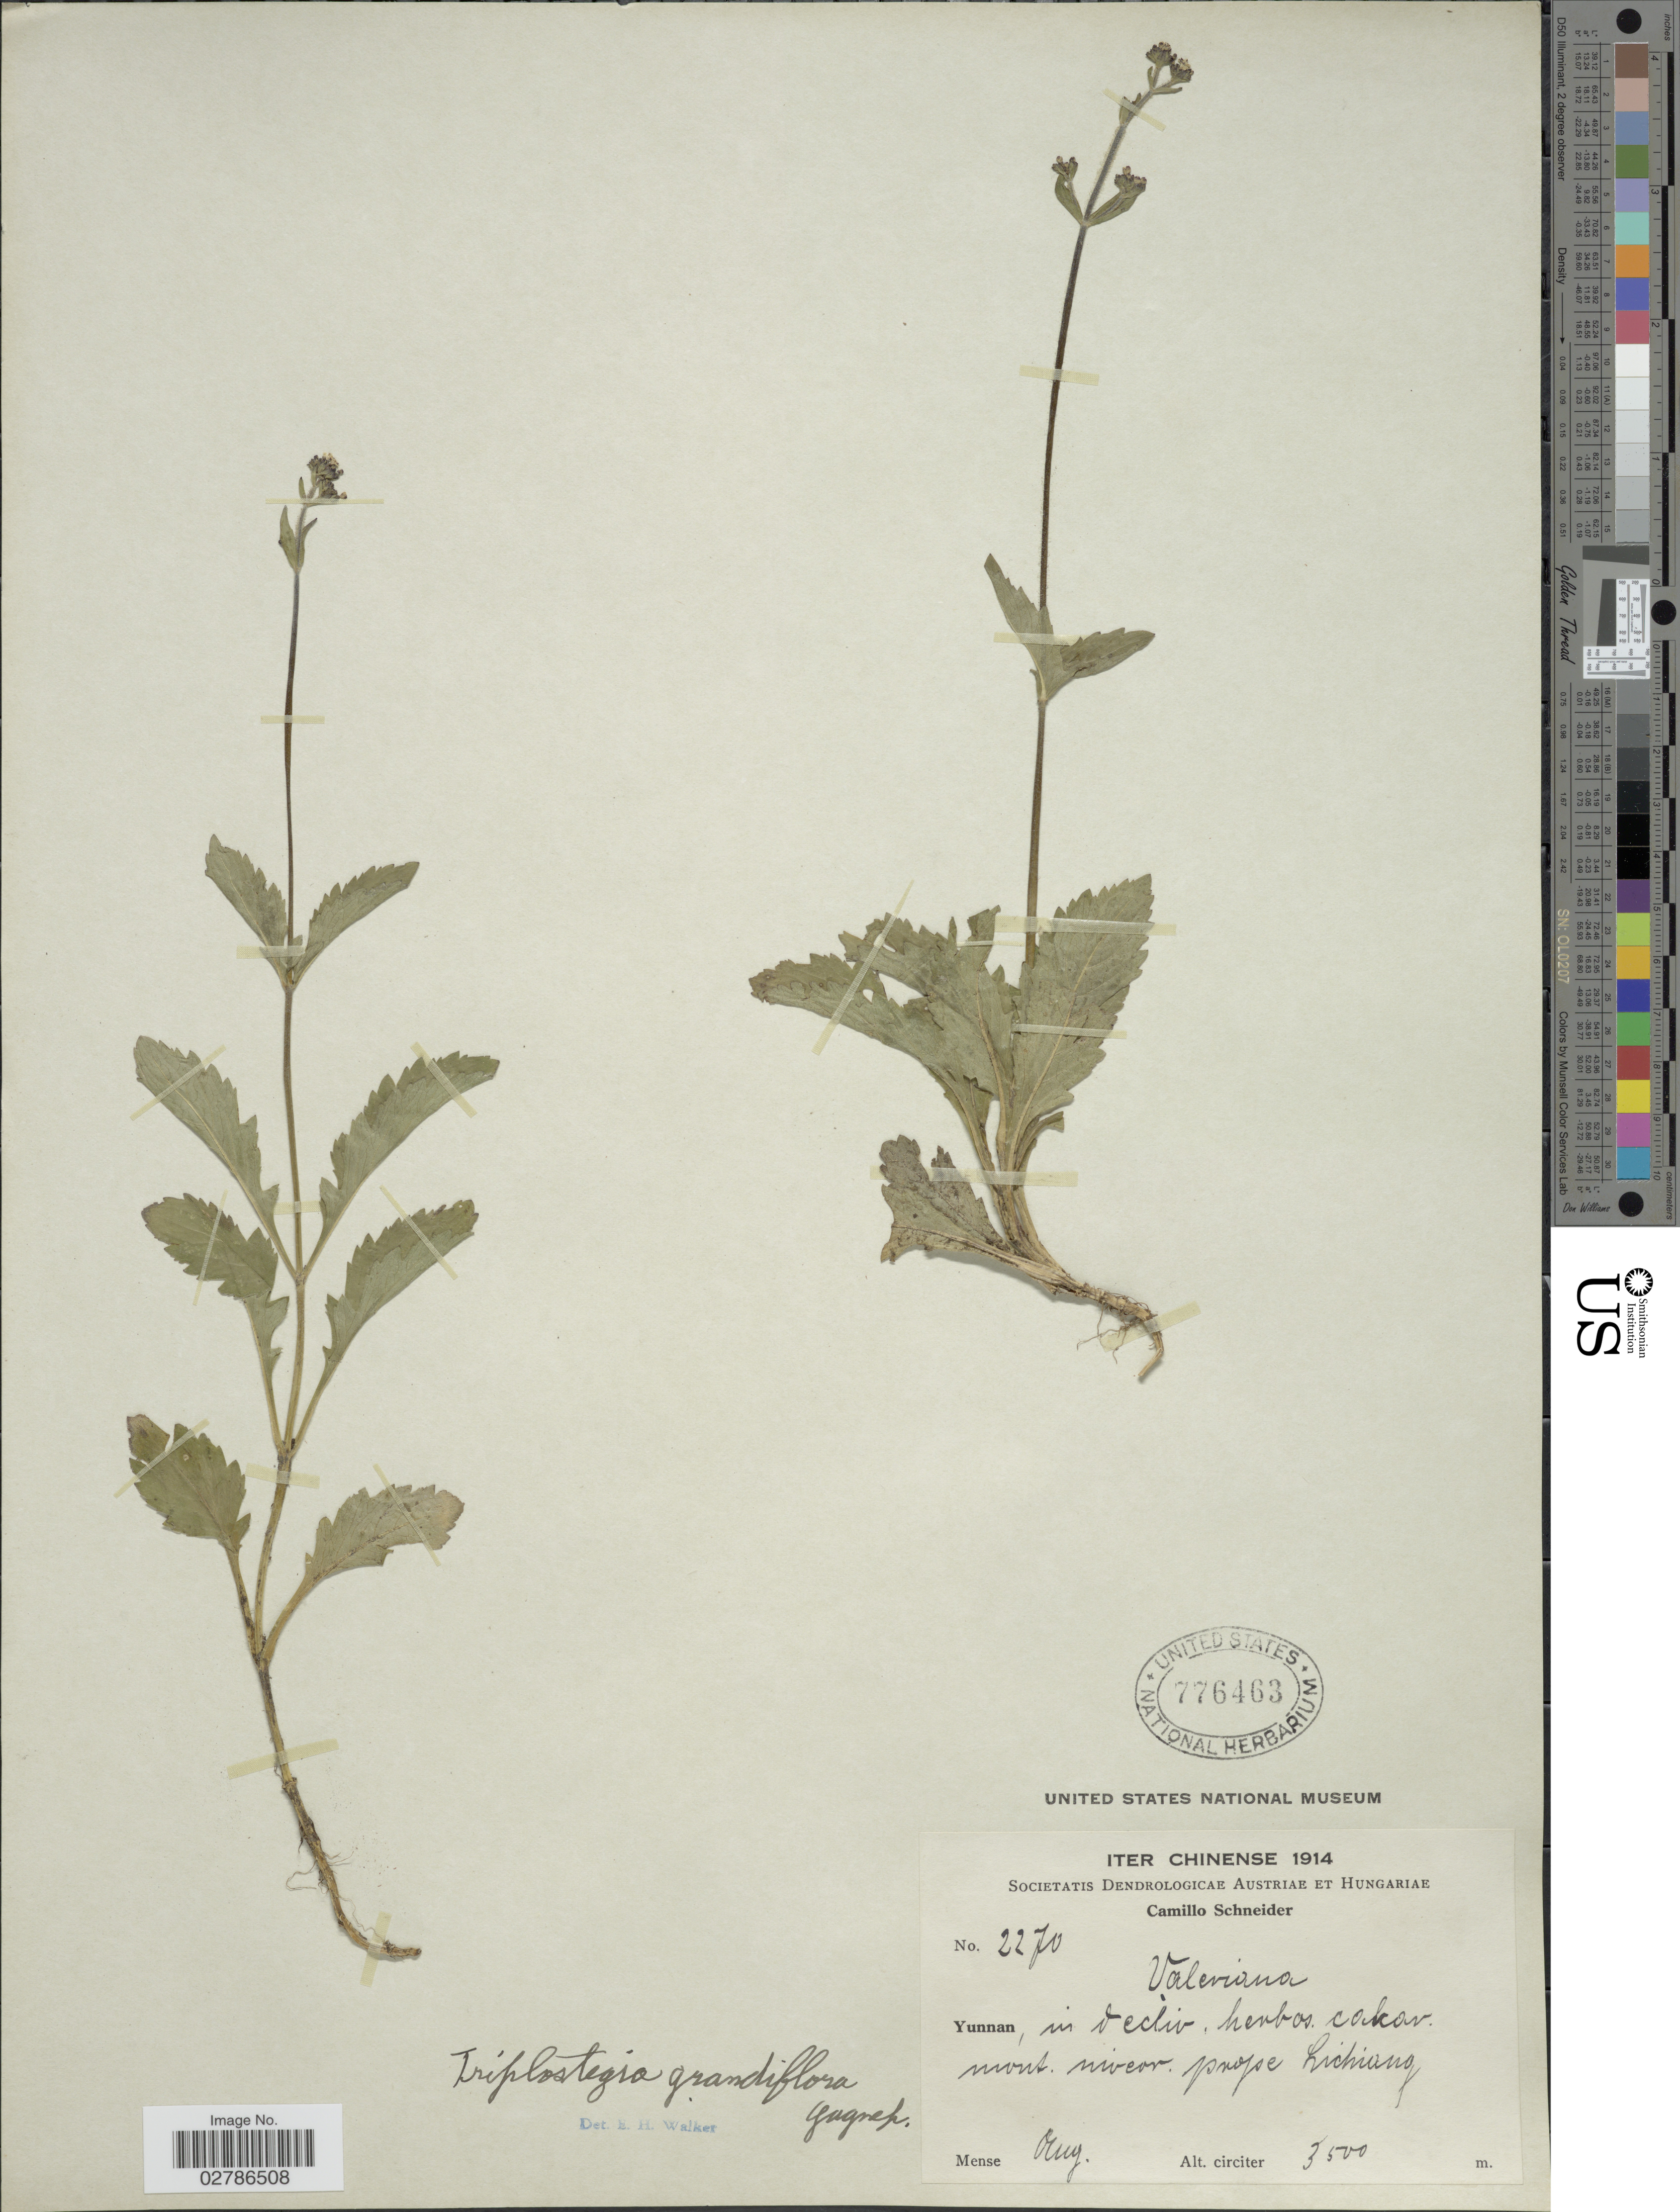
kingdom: Plantae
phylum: Tracheophyta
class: Magnoliopsida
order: Dipsacales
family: Caprifoliaceae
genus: Triplostegia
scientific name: Triplostegia grandiflora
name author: Gagnep.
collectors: C. K. Schneider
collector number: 2270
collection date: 1914-08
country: China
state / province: Yunnan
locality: In decliv, herbos calcar, mont. niveor prope Lichiang.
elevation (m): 3500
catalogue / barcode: US 776463